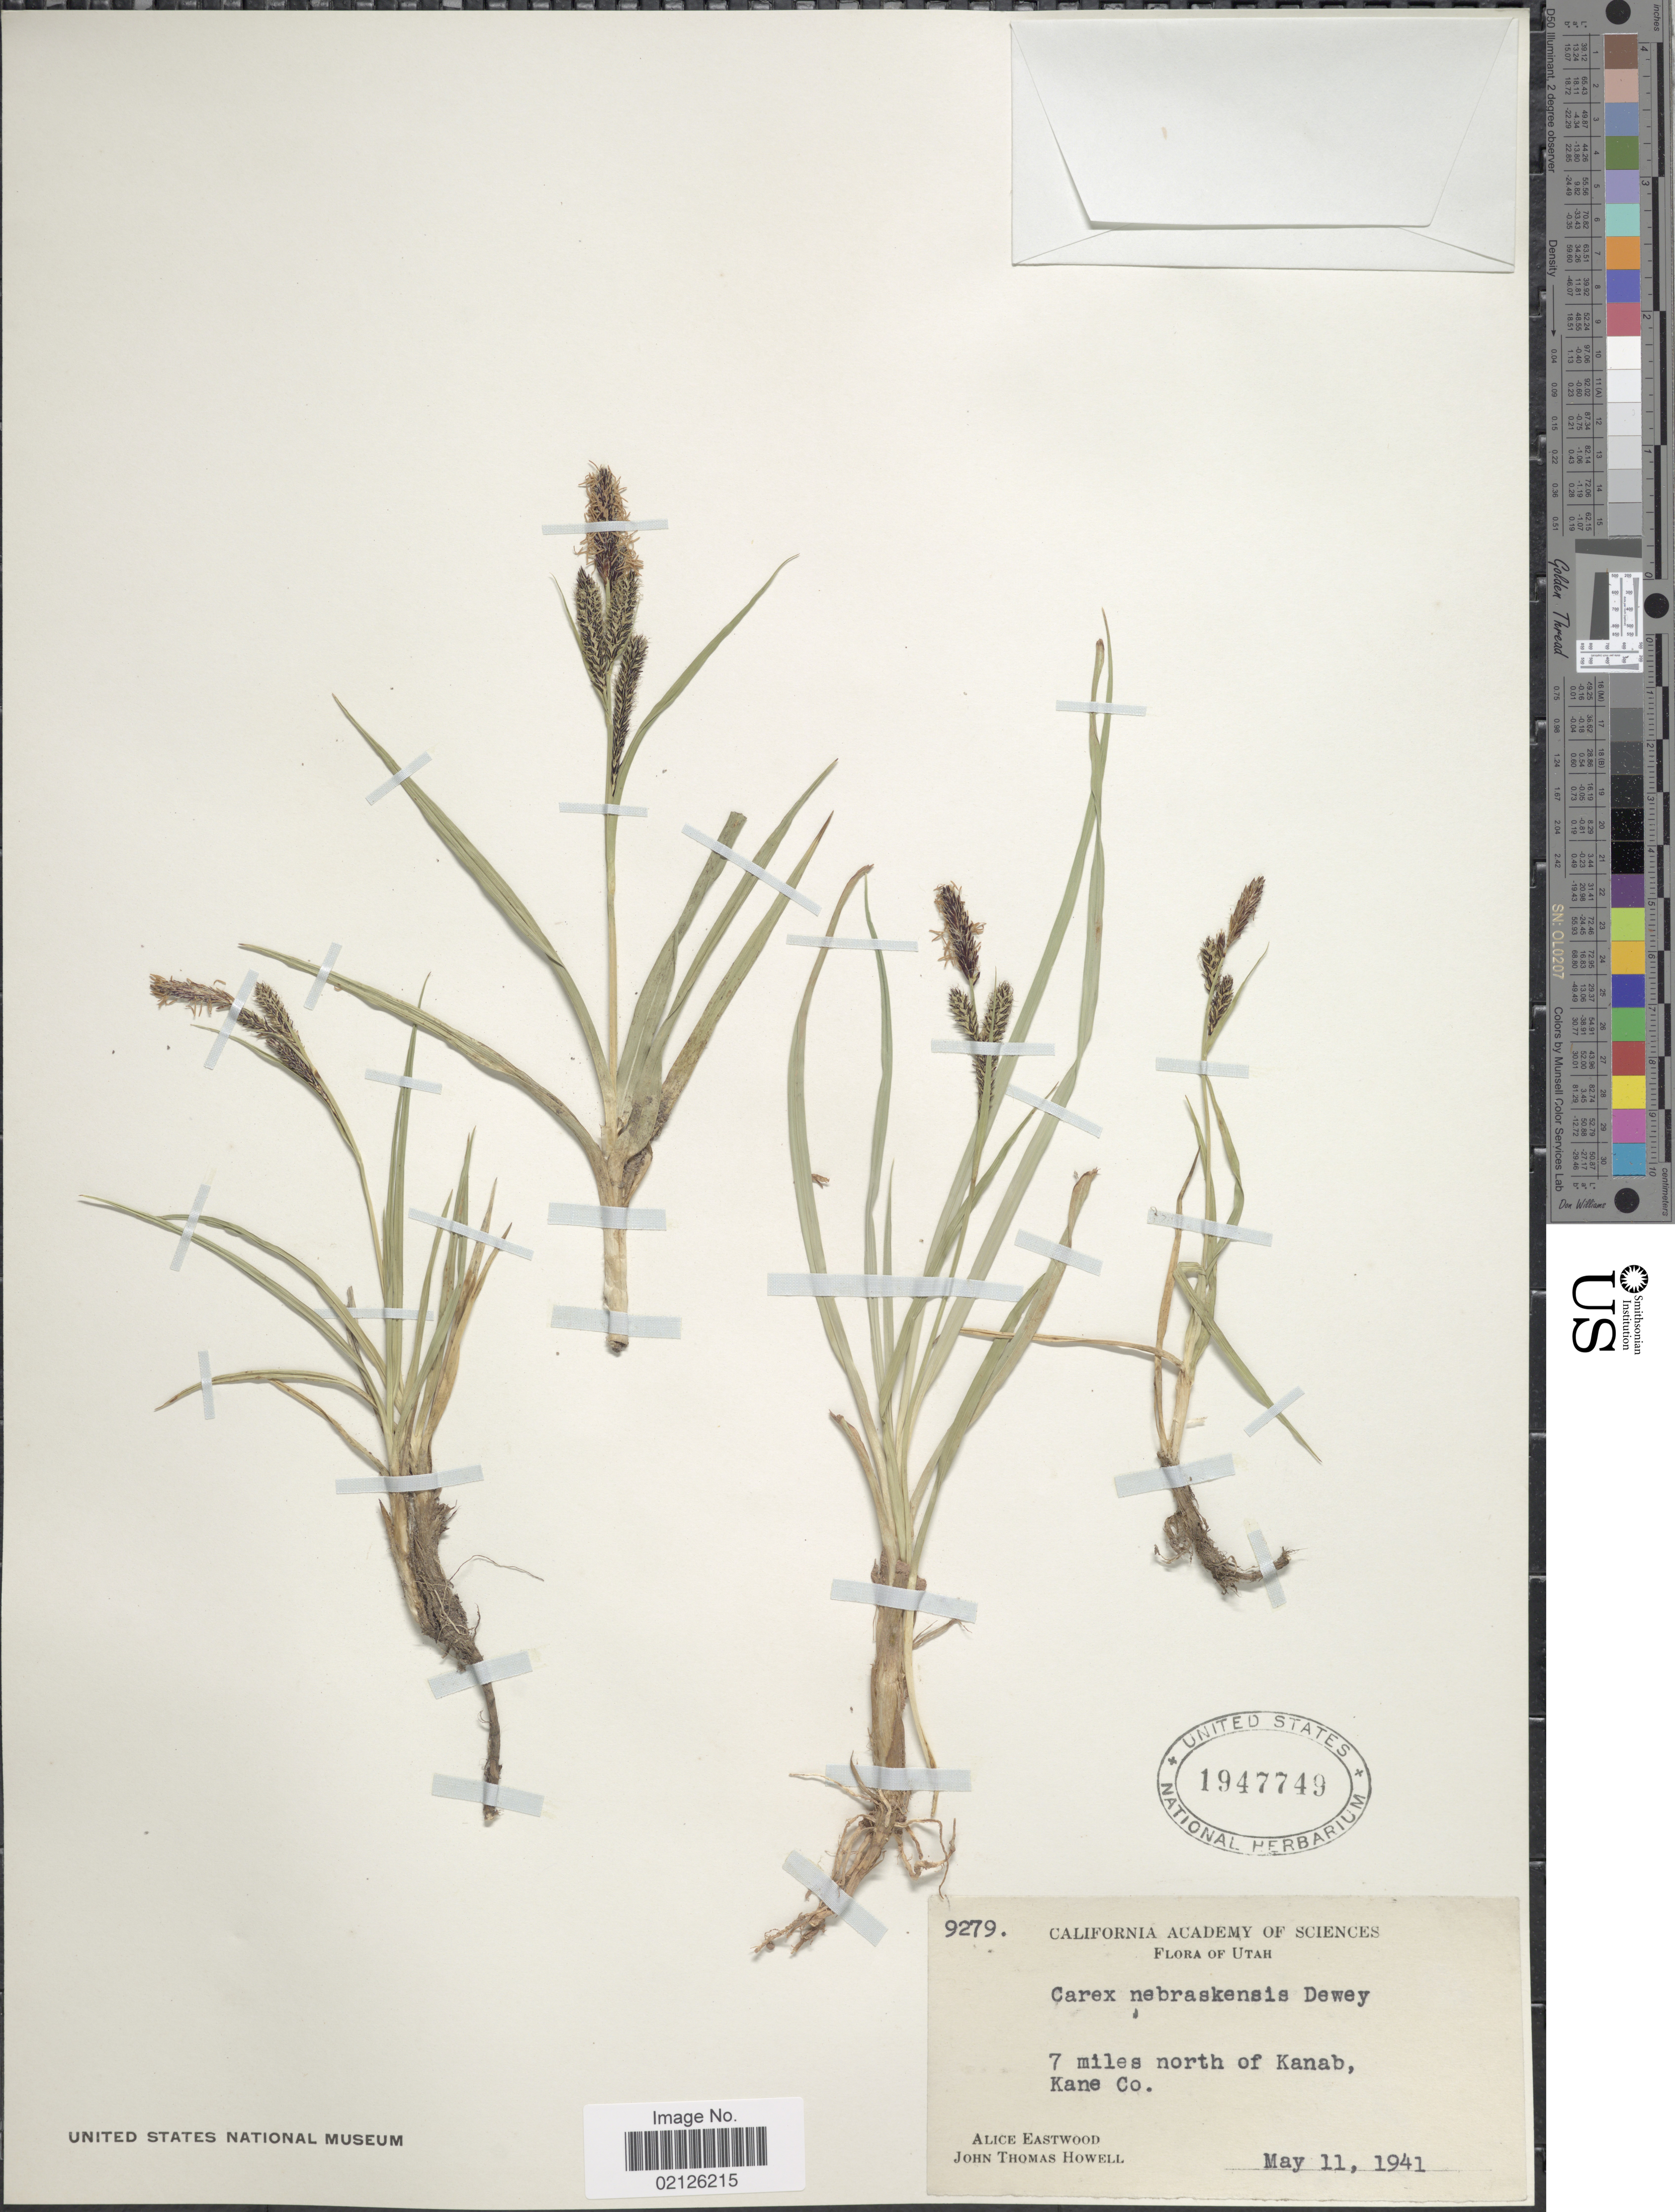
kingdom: Plantae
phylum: Tracheophyta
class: Liliopsida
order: Poales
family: Cyperaceae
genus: Carex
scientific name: Carex nebrascensis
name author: Dewey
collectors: A. Eastwood & J. T. Howell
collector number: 9279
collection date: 1941-05-11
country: United States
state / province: Utah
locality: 7 miles north of Kanab, Kane Co.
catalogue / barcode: US 1947749